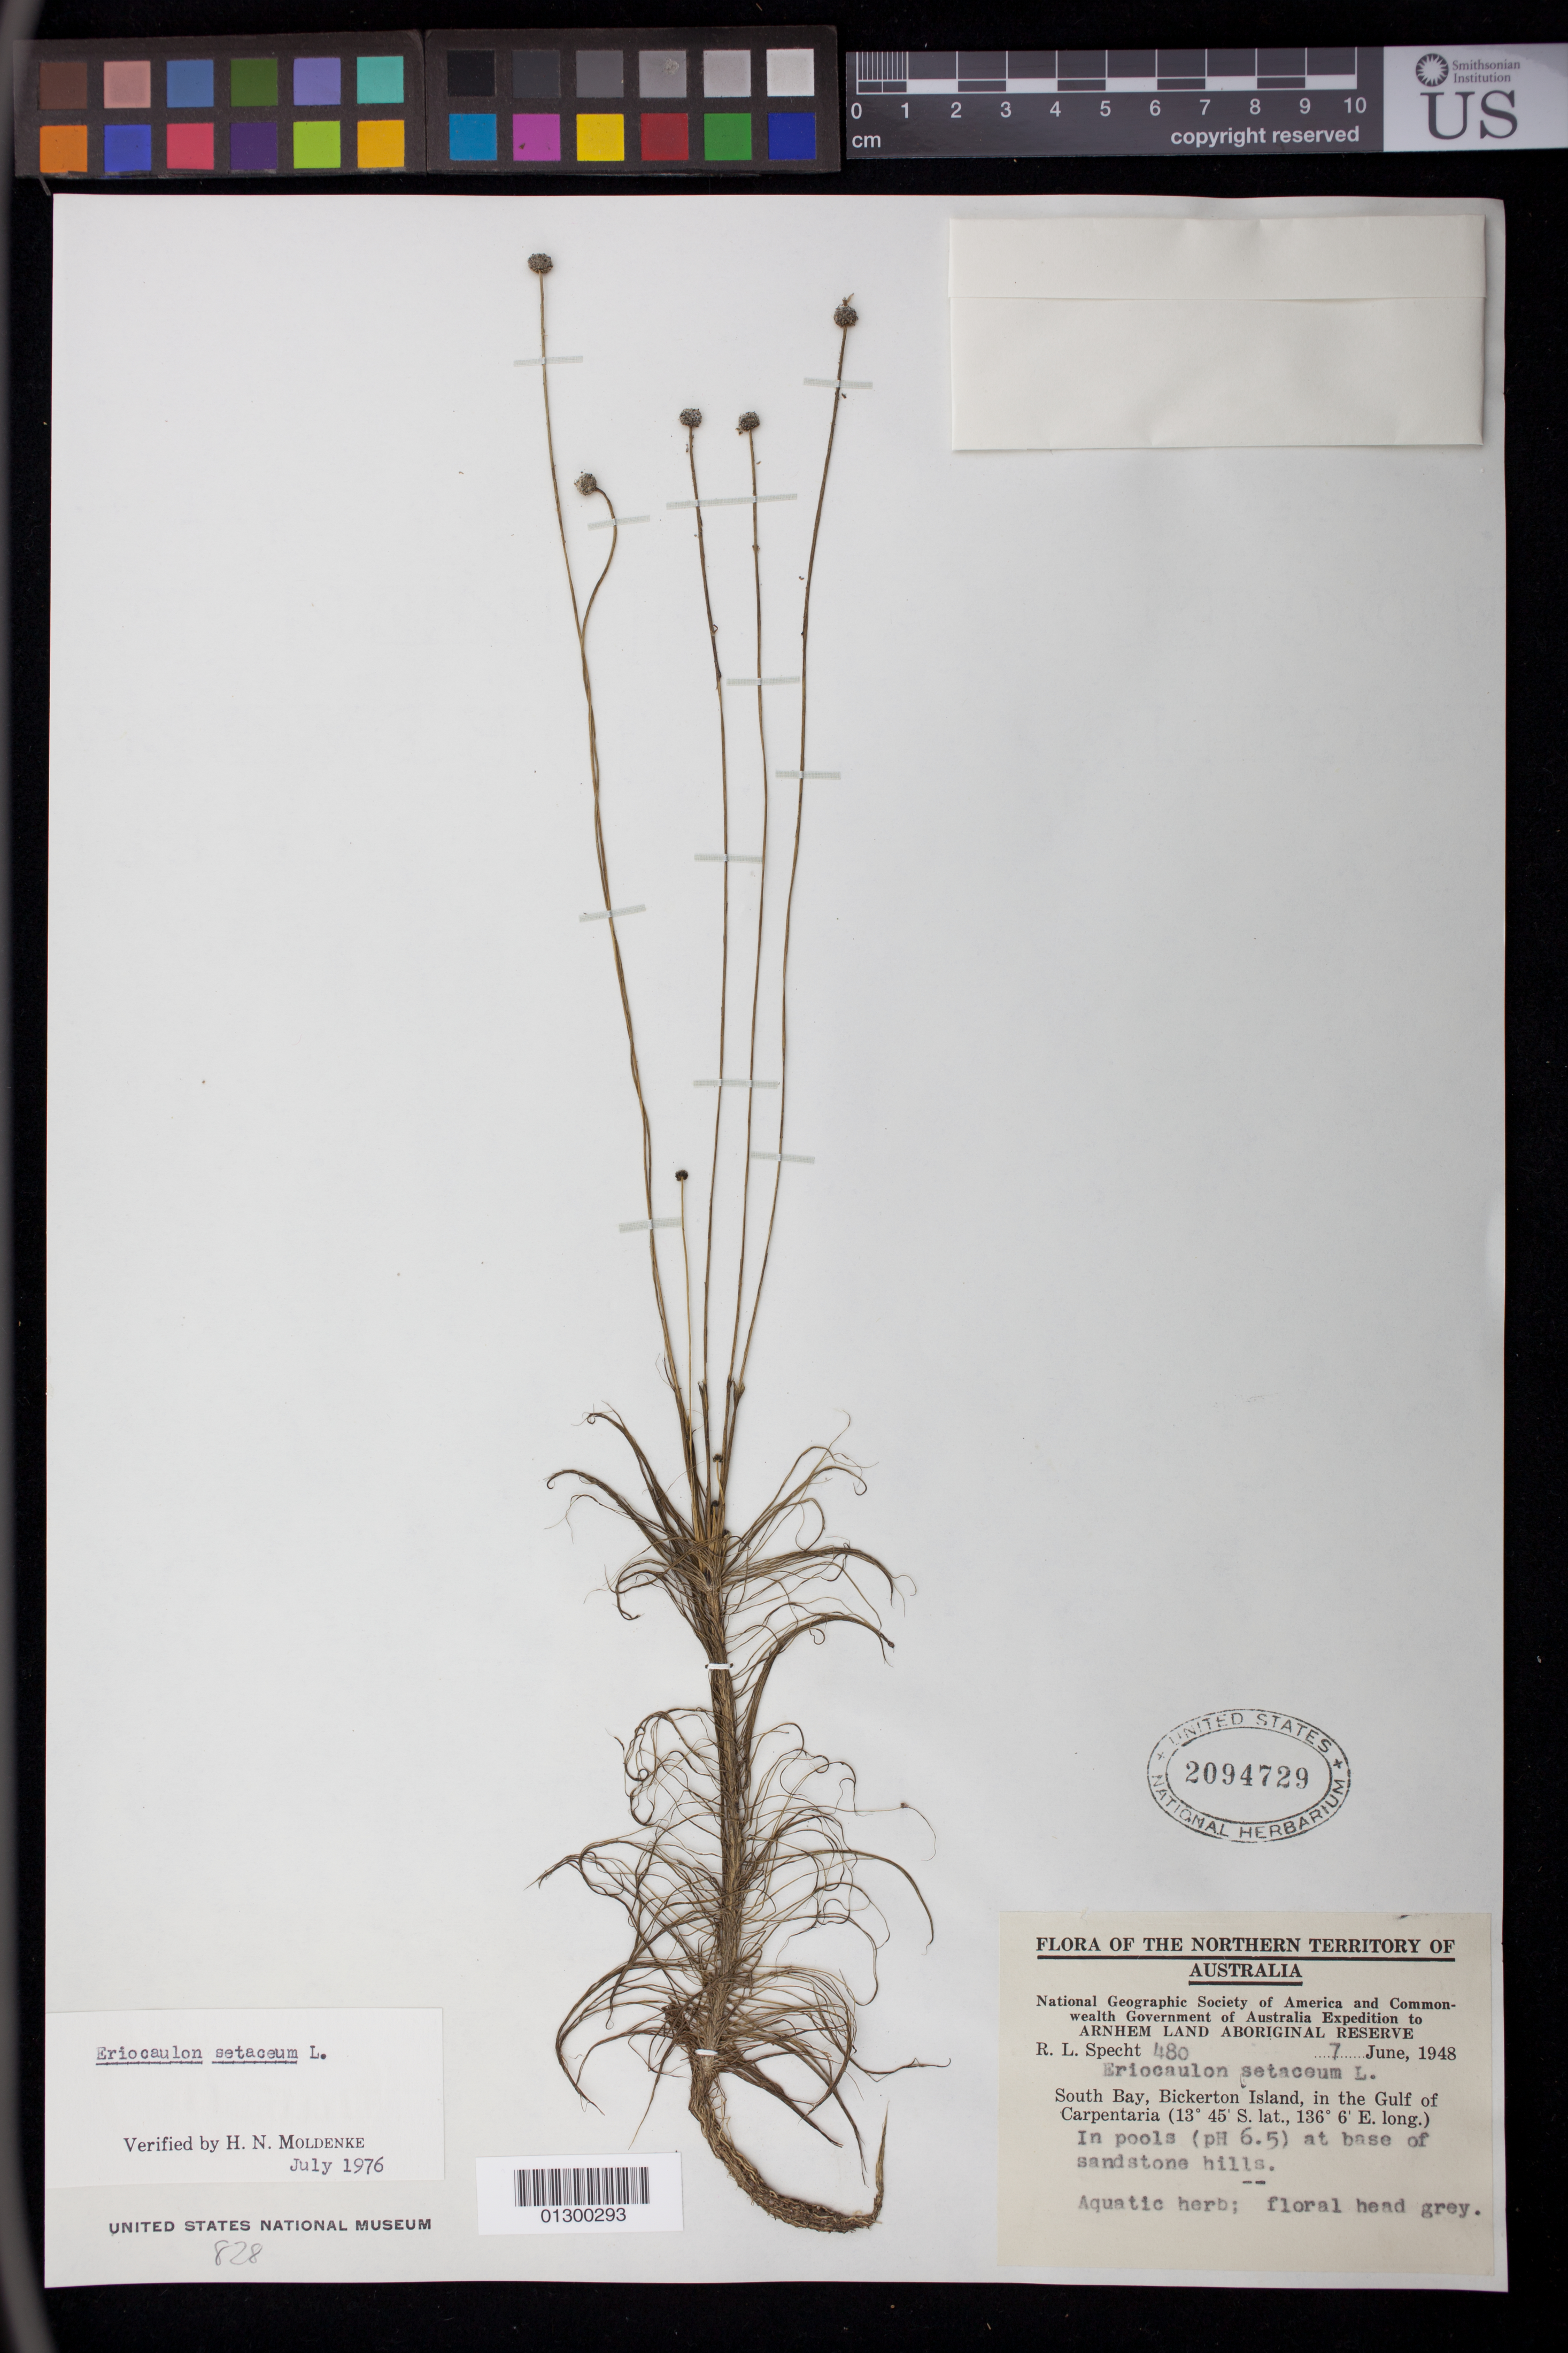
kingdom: Plantae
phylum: Tracheophyta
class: Liliopsida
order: Poales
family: Eriocaulaceae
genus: Eriocaulon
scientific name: Eriocaulon setaceum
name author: L.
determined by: Moldenke, H. N.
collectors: R. L. Specht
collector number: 480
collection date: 1948-06-07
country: Australia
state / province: Northern Territory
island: Bickerton Island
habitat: In pools (pH 6.5) at base of sandstone hills.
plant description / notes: Aquatic herb; floral head grey.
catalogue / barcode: US 2094729